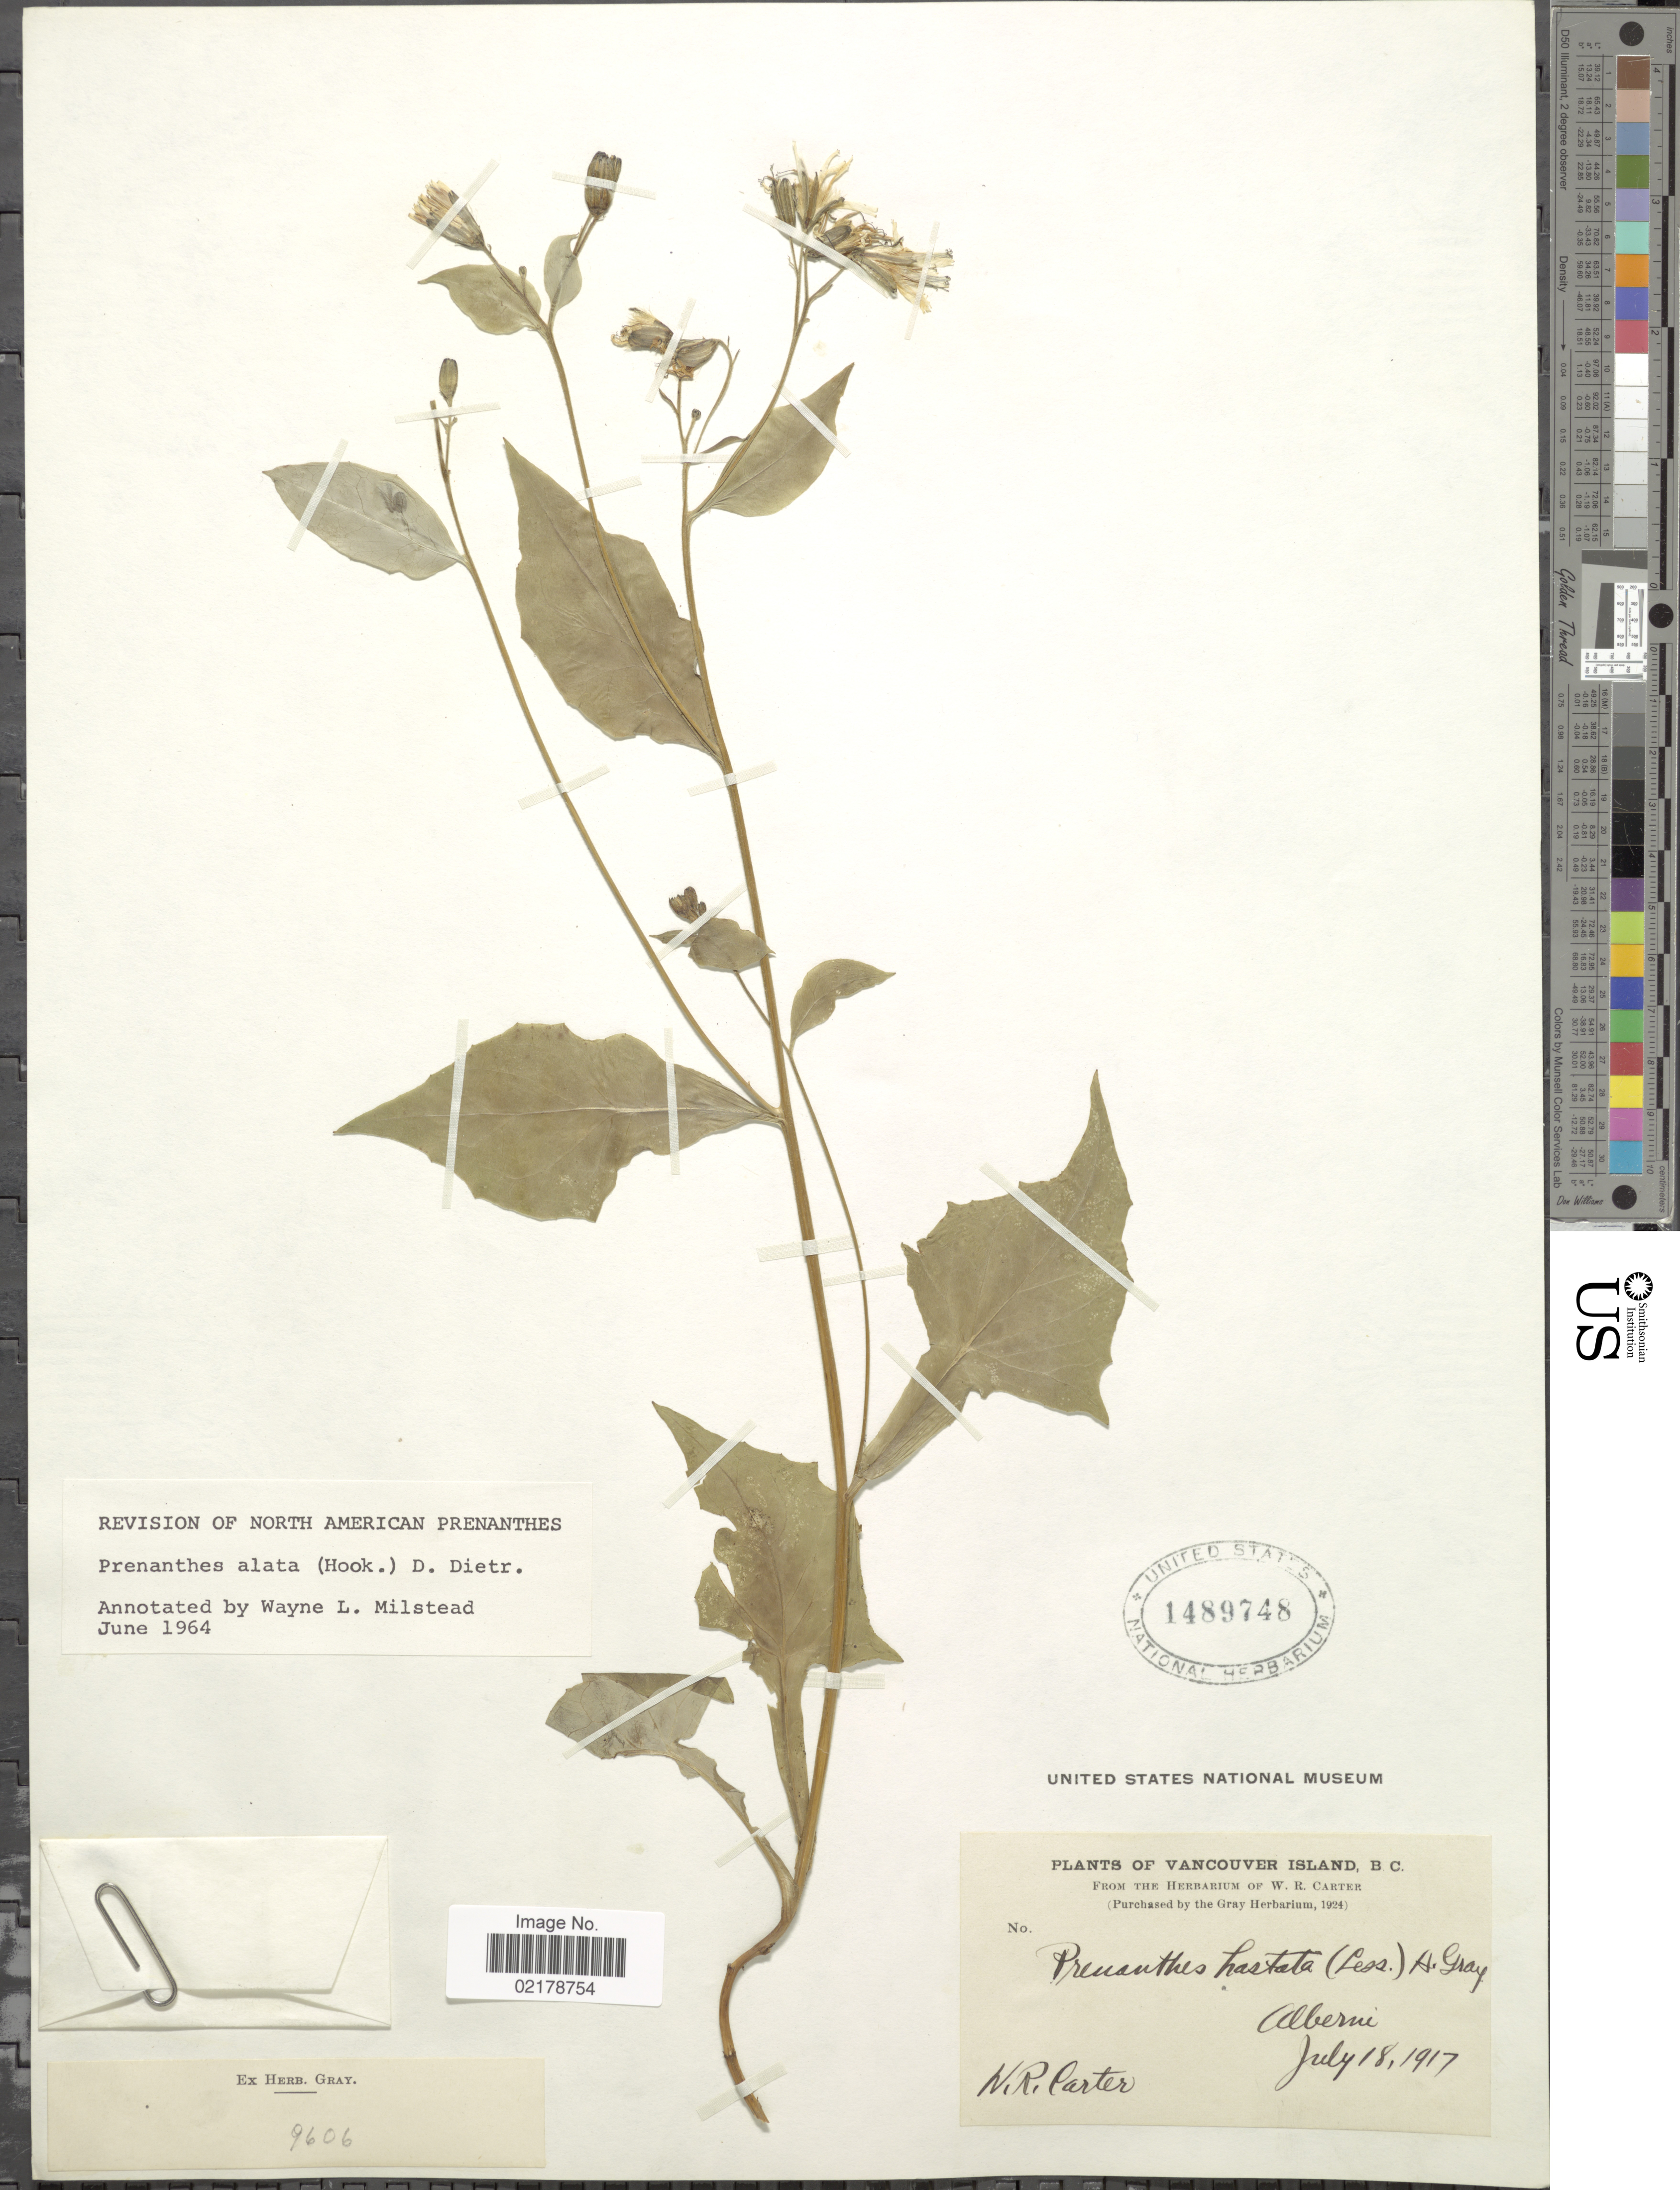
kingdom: Plantae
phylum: Tracheophyta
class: Magnoliopsida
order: Asterales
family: Asteraceae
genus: Nabalus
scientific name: Nabalus alatus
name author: Hook.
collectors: W. R. Carter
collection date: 1917-07-18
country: Canada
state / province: British Columbia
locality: Vancouver Island, B.C. Alberni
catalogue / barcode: US 1489748